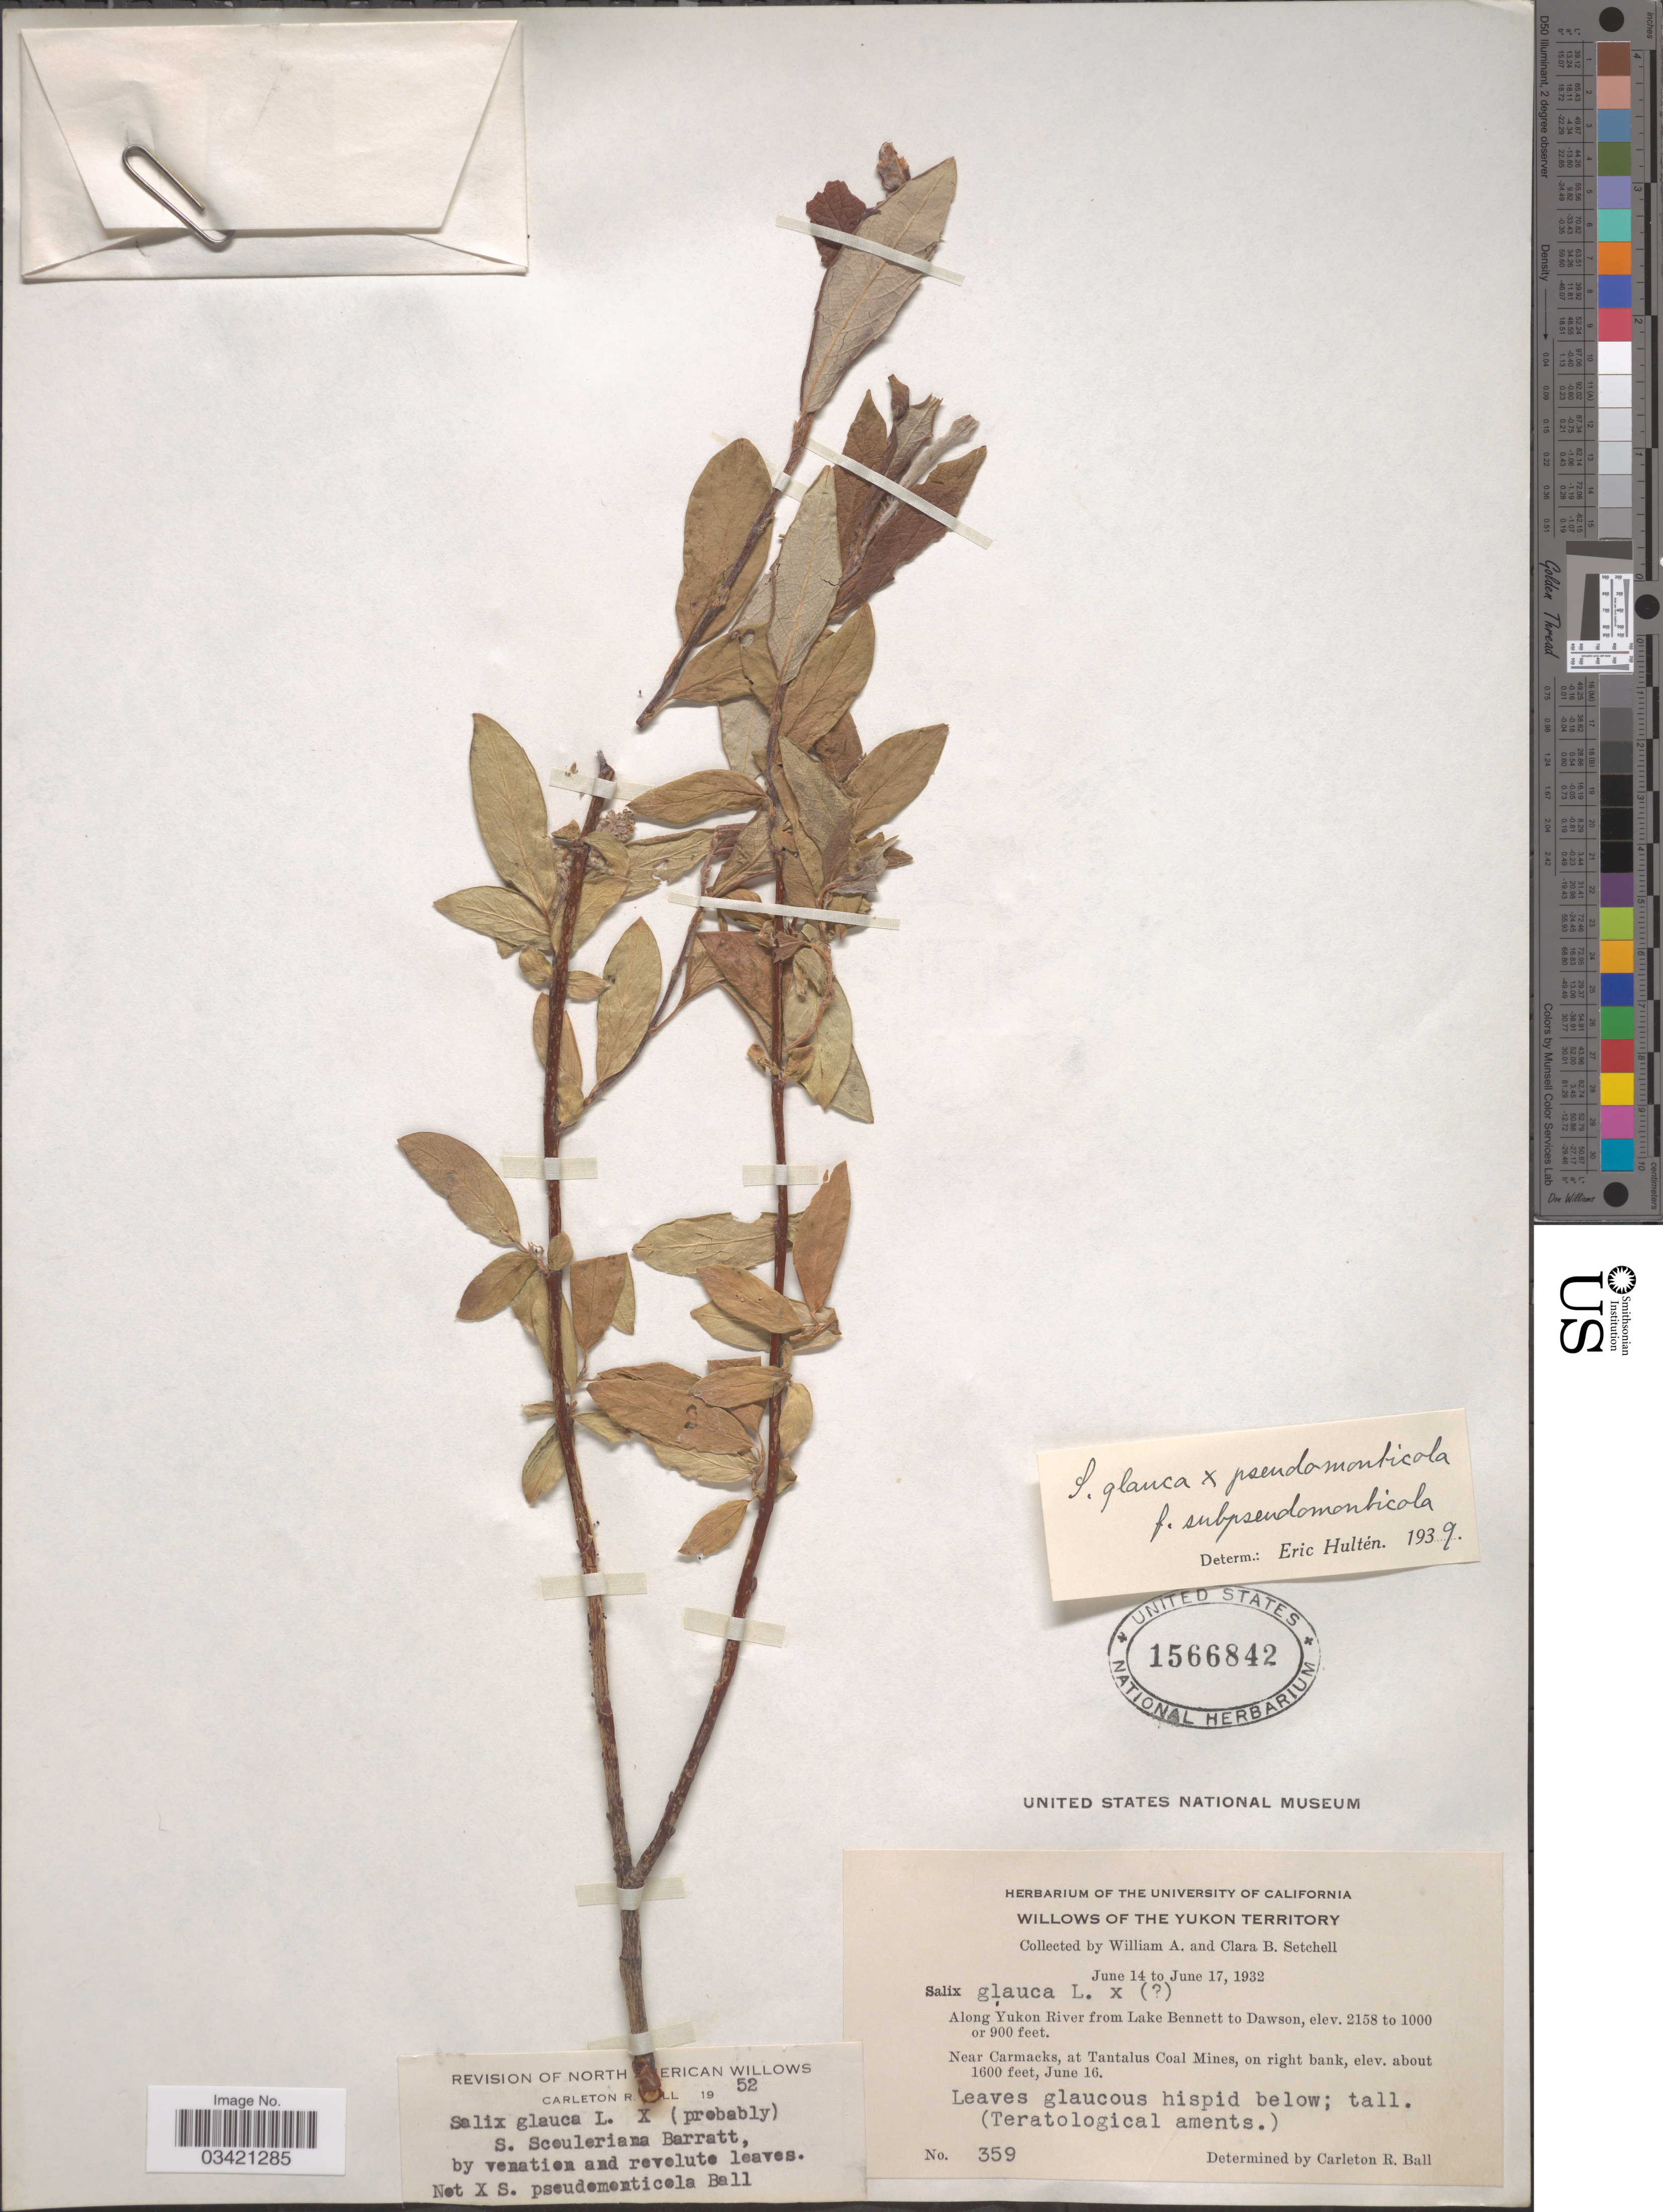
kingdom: Plantae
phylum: Tracheophyta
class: Magnoliopsida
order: Malpighiales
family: Salicaceae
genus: Salix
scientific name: Salix glauca x S. scouleriana Barratt ex Hook.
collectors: W. Setchell & C. B. Setchell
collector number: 359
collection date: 1932-06-16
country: Canada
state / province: Yukon Territory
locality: Along Yukon River from Lake Bennett to Dawson. Near Carmacks, at Tantalus Coal Mines, on right bank.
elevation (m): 274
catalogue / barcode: US 1566842